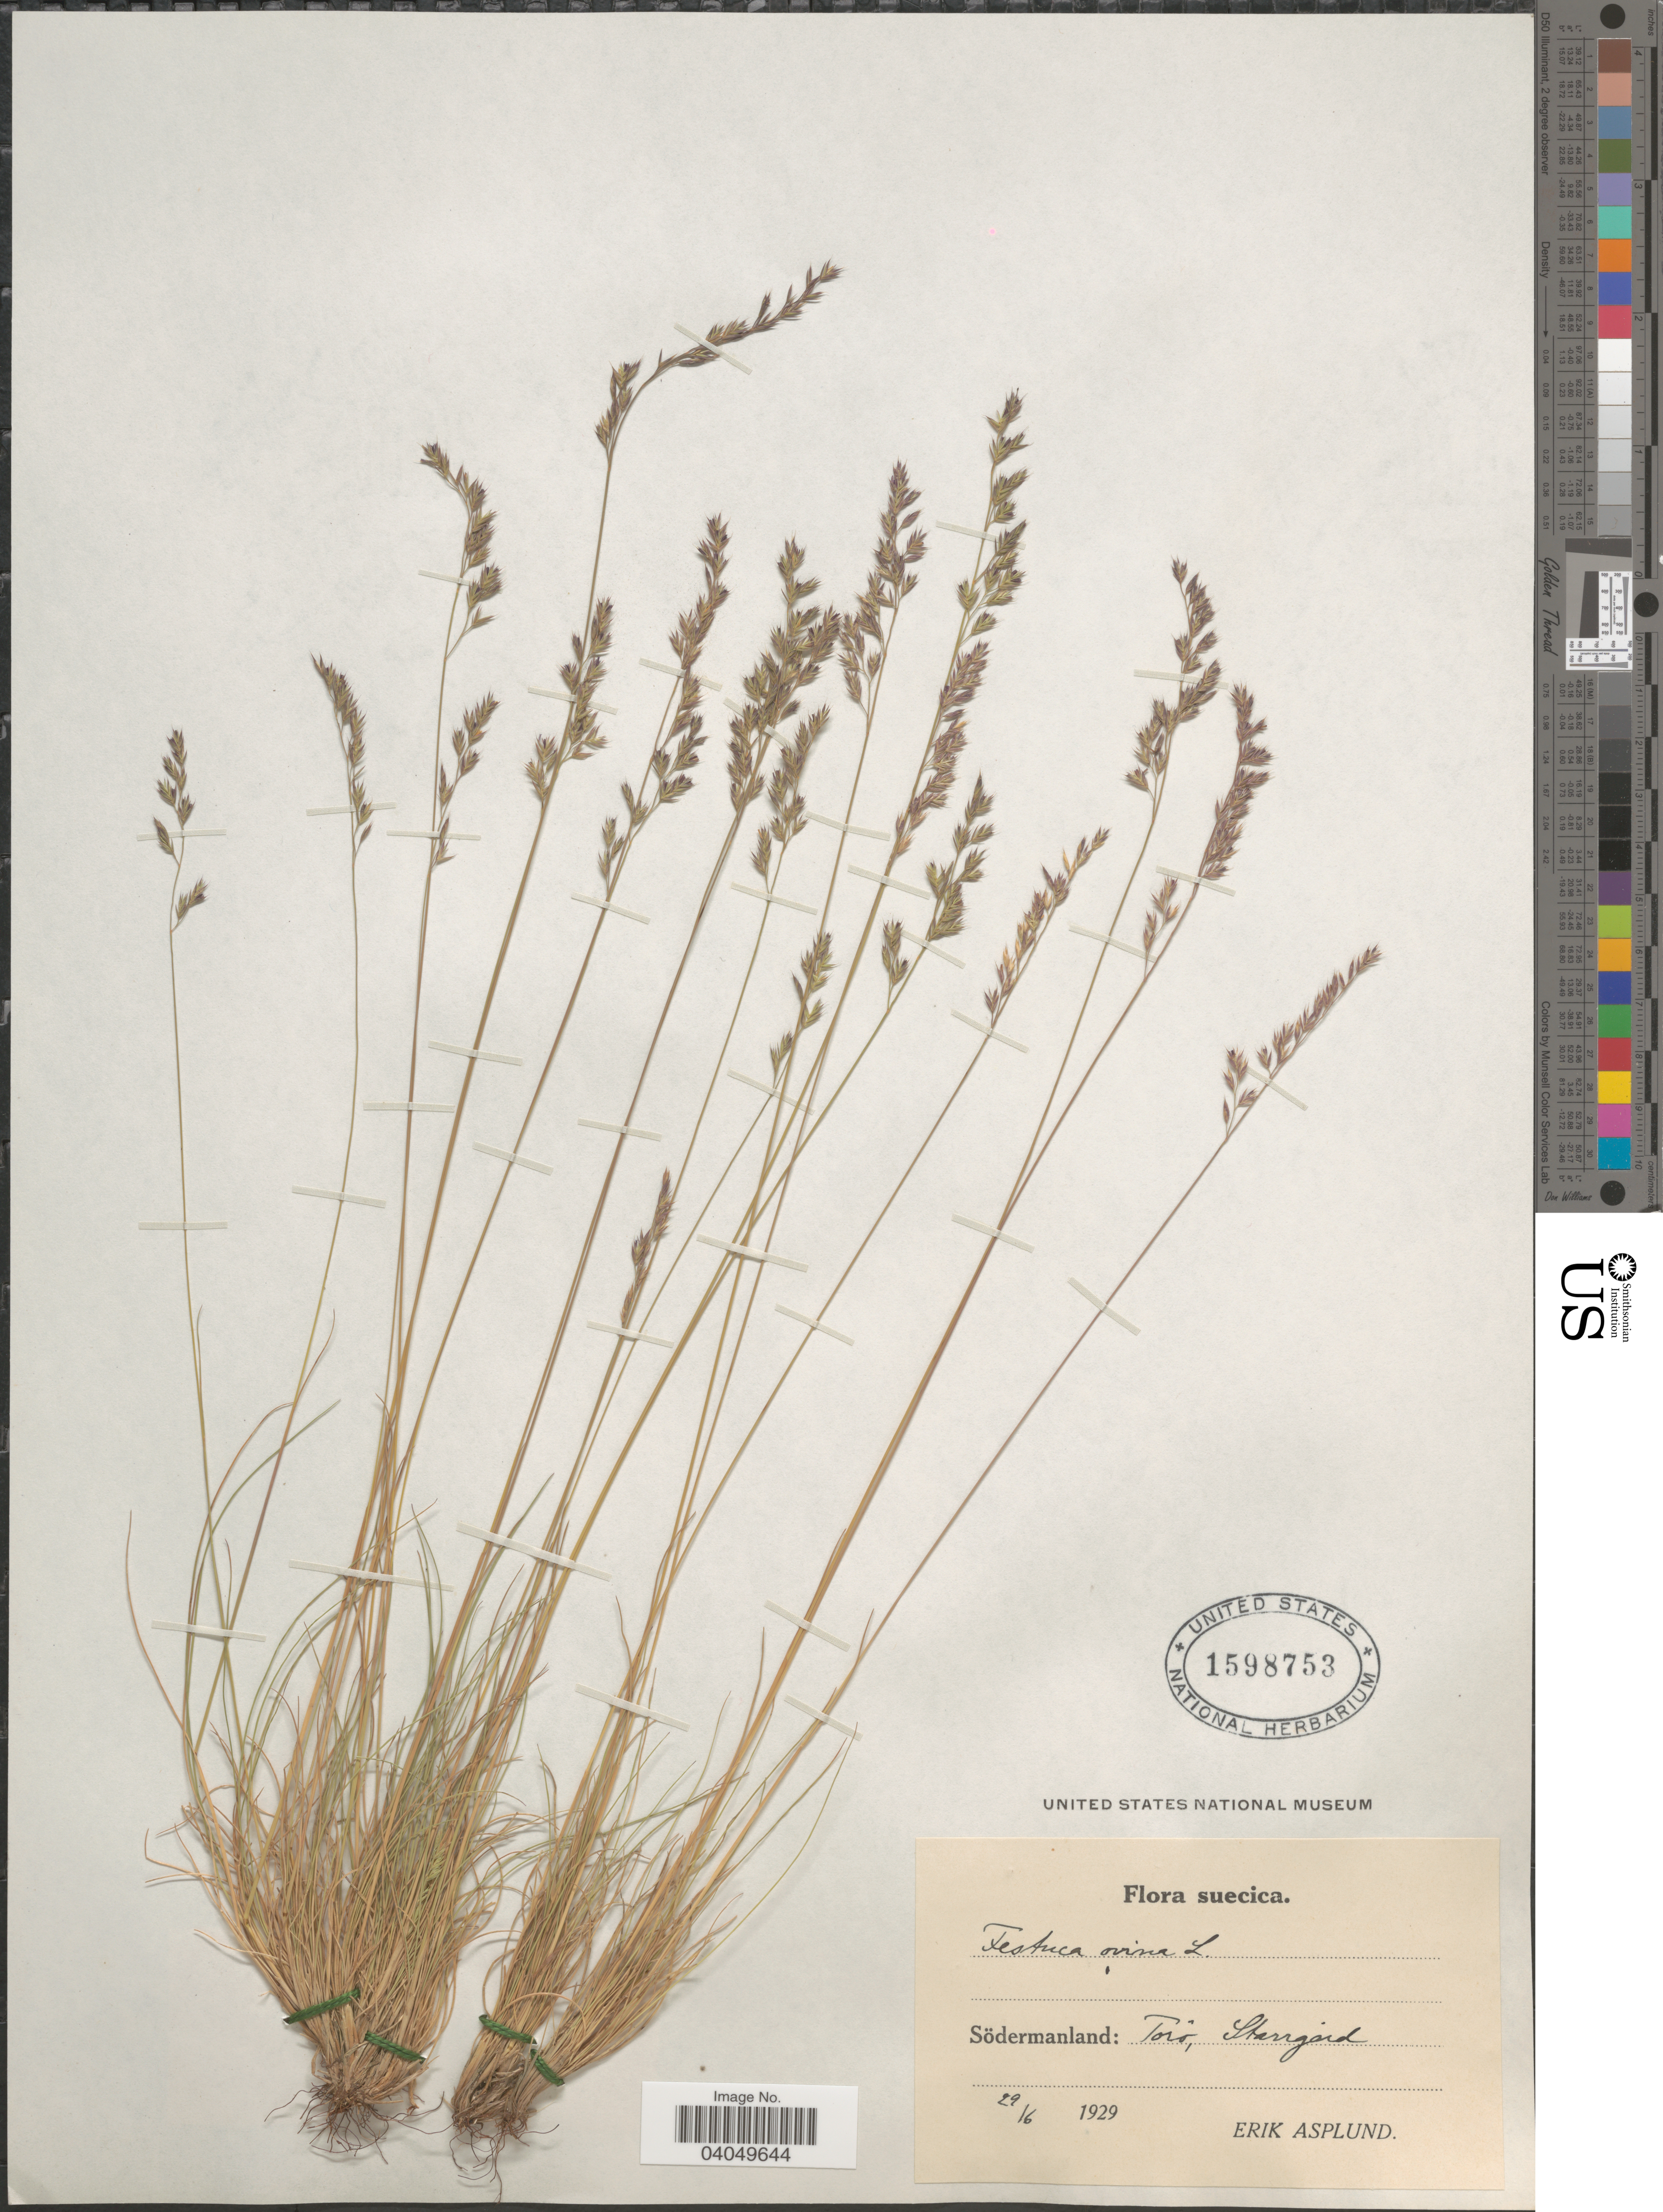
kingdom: Plantae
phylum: Tracheophyta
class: Liliopsida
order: Poales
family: Poaceae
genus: Festuca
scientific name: Festuca ovina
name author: L.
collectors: E. Asplund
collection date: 1929-06-29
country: Sweden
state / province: Sodermanland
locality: Suecica. Södermanland: Torô, Starrgard.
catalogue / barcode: US 1598753